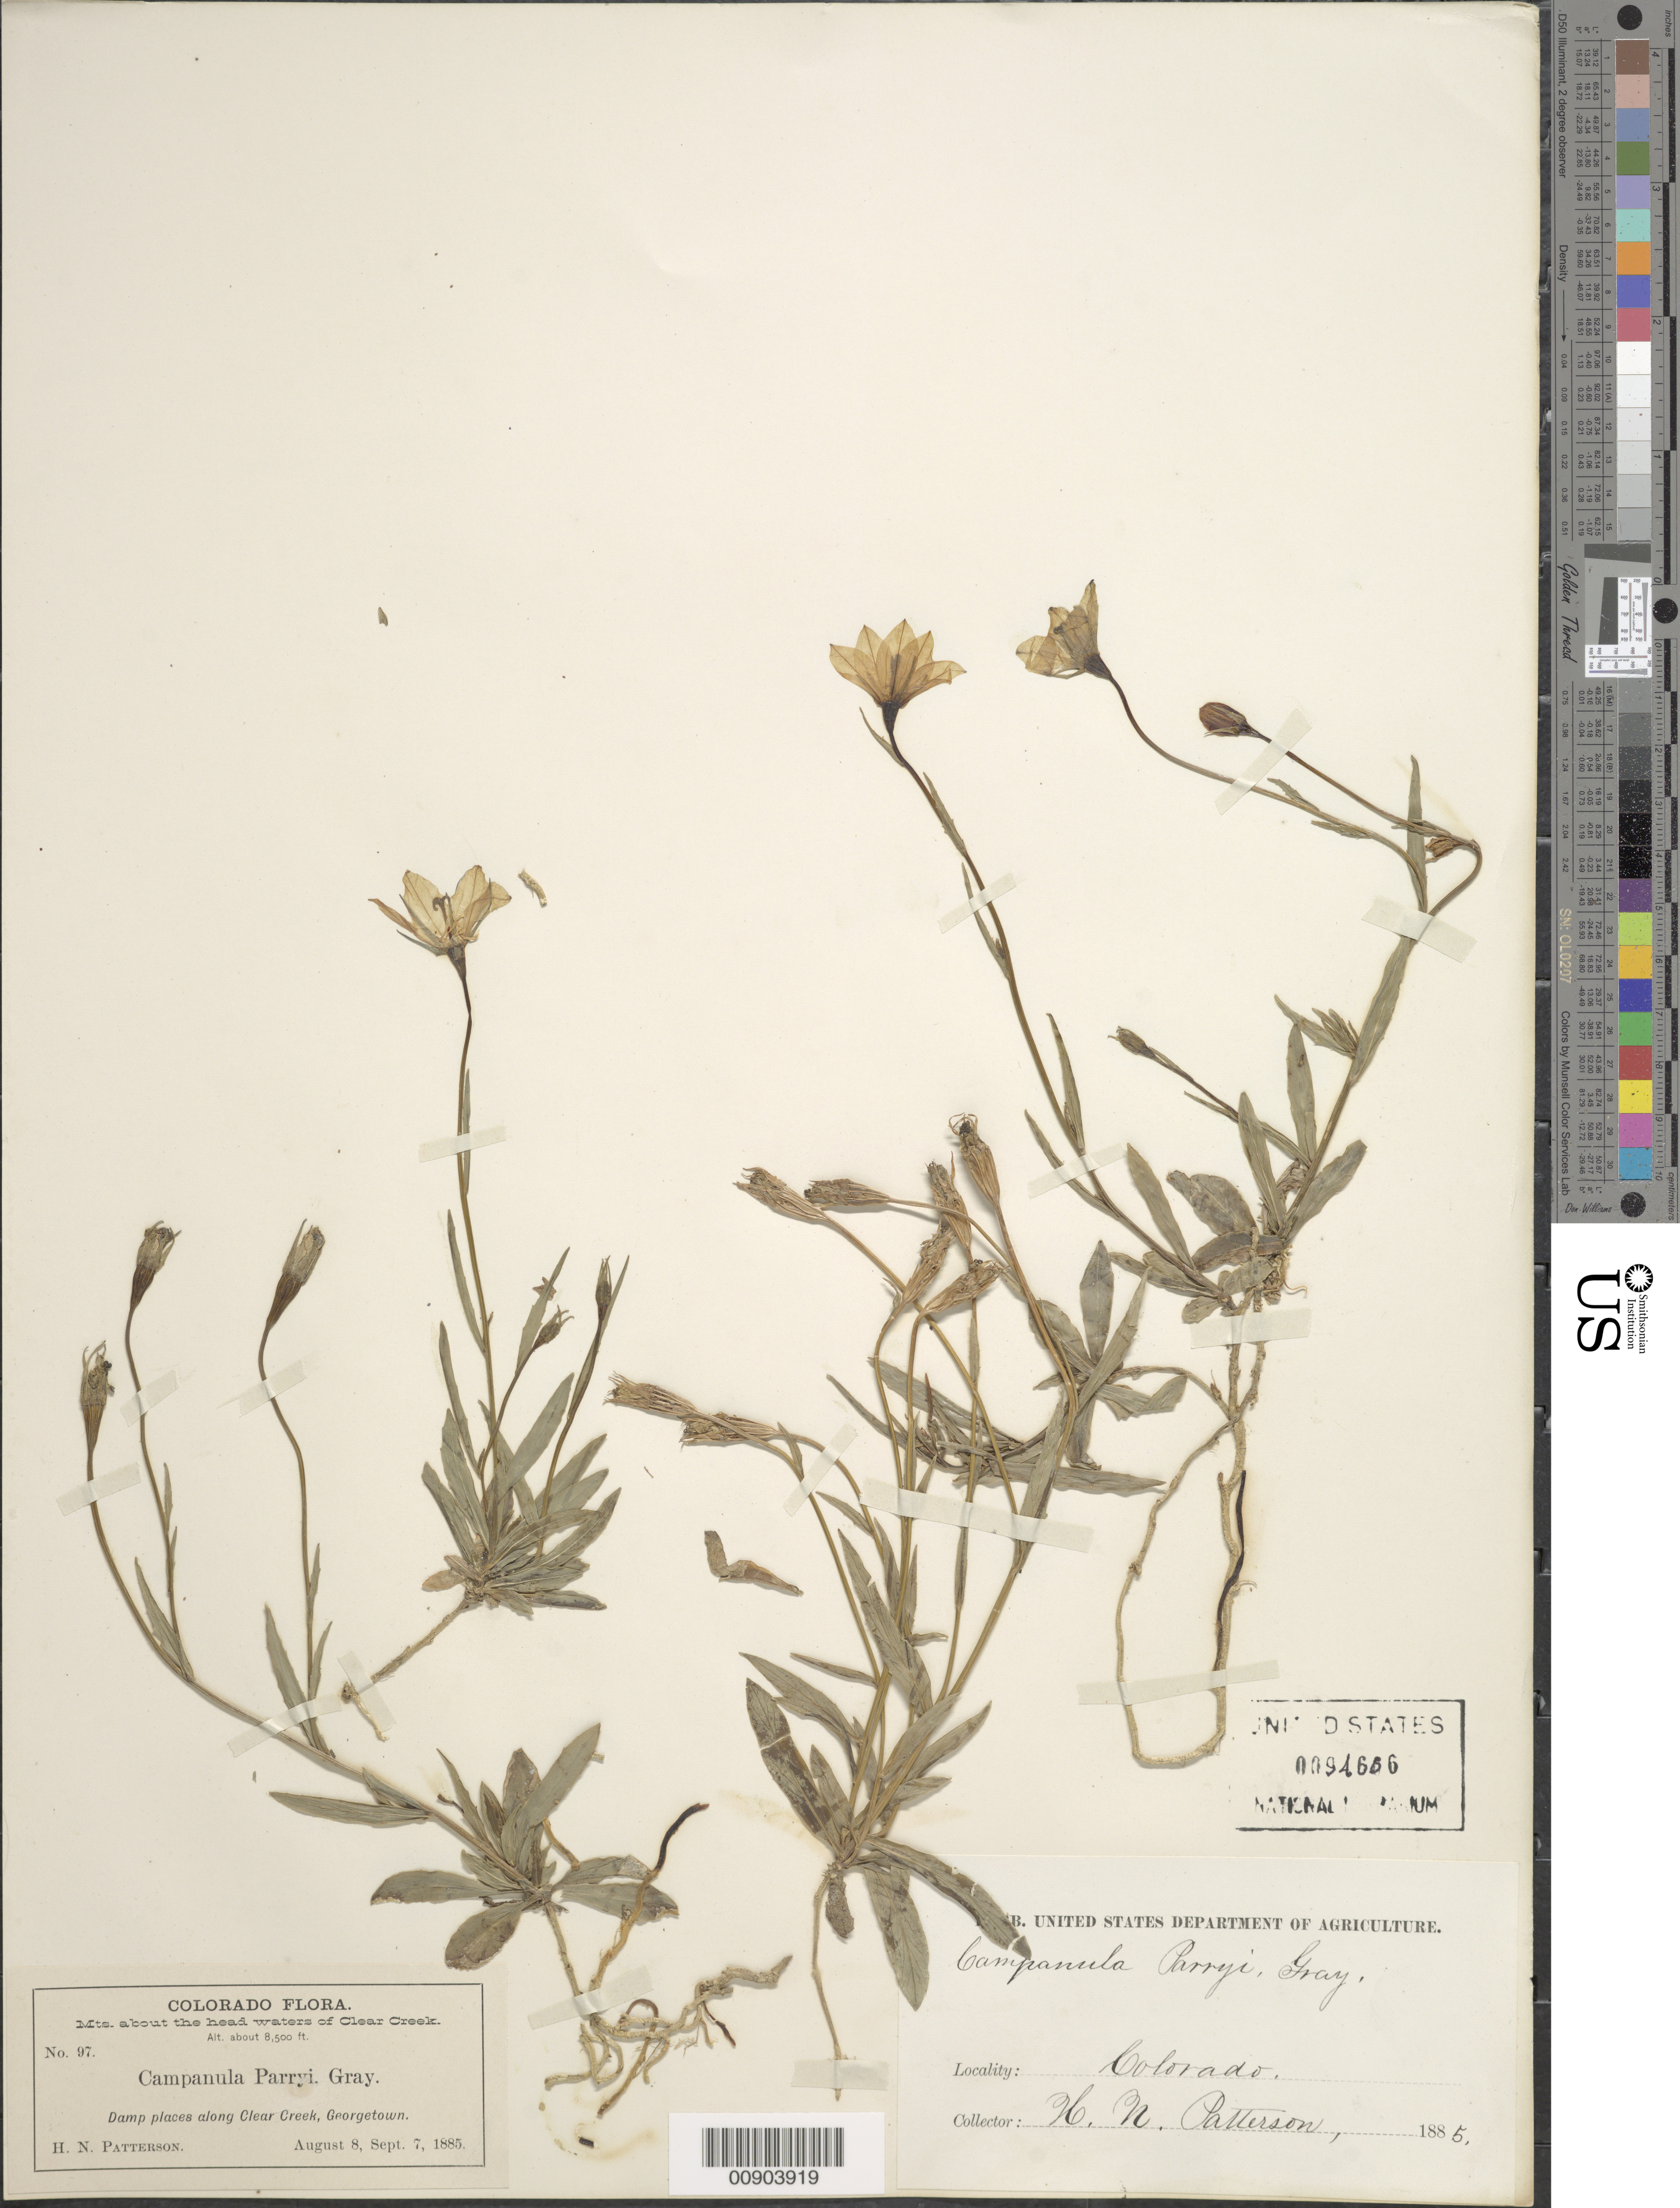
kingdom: Plantae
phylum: Tracheophyta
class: Magnoliopsida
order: Asterales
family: Campanulaceae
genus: Campanula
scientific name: Campanula planiflora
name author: Engelm.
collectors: H. N. Patterson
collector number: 97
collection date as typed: August 8, Sept. 7, 1885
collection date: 1885-08-08/1885-09-07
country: United States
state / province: Colorado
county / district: Clear Creek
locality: Clear Creek, Georgetown.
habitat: Damp places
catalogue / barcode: US 94666